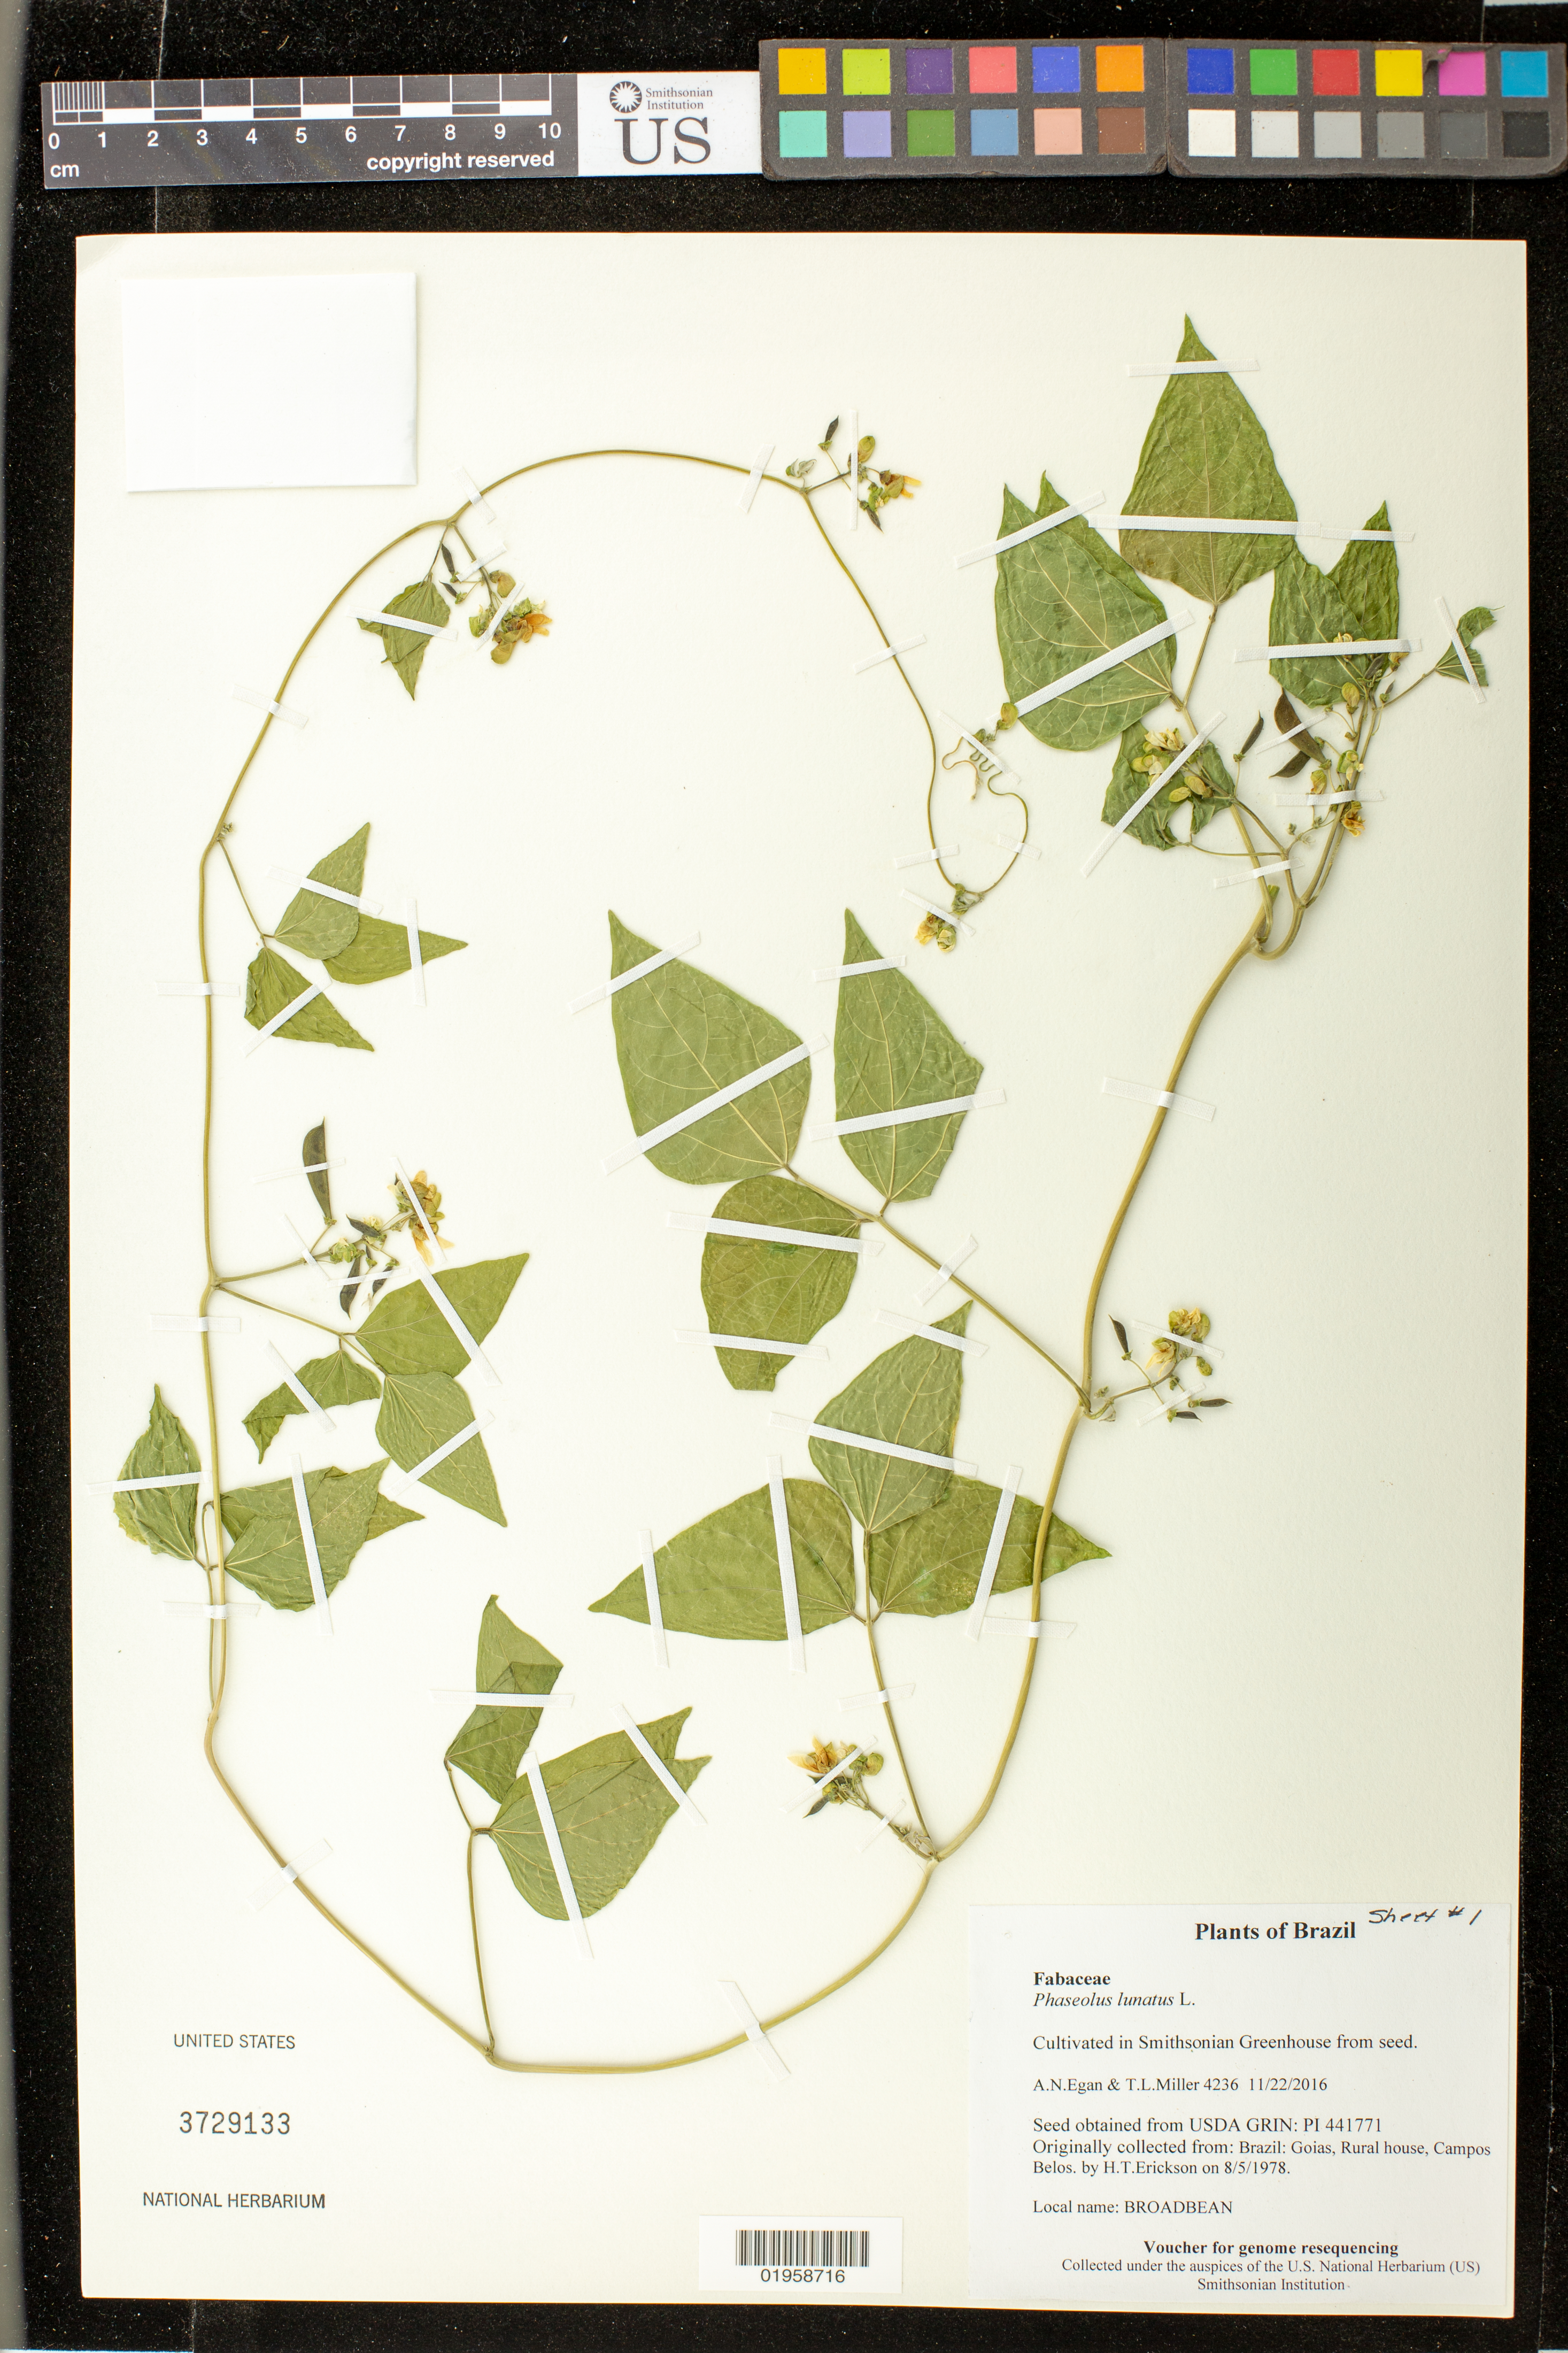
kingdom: Plantae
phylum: Tracheophyta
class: Magnoliopsida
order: Fabales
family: Fabaceae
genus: Phaseolus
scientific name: Phaseolus lunatus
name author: L.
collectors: A. N. Egan & T. L. Miller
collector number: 4236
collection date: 2016-11-22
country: United States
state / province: Maryland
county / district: Prince George's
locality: Smithsonian's Museum Support Ctr; 4210 Suitland Pkwy., NMNH Botany Research Greenhouses. Suitland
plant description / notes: Originally collected in Brazil, Goias, Rural house, Campos Belos, on 1978-08-05. H.T.Erickson (collector); Grown from seed acquired from the USDA's GRIN seed bank.; Broadbean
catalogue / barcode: US 3729133